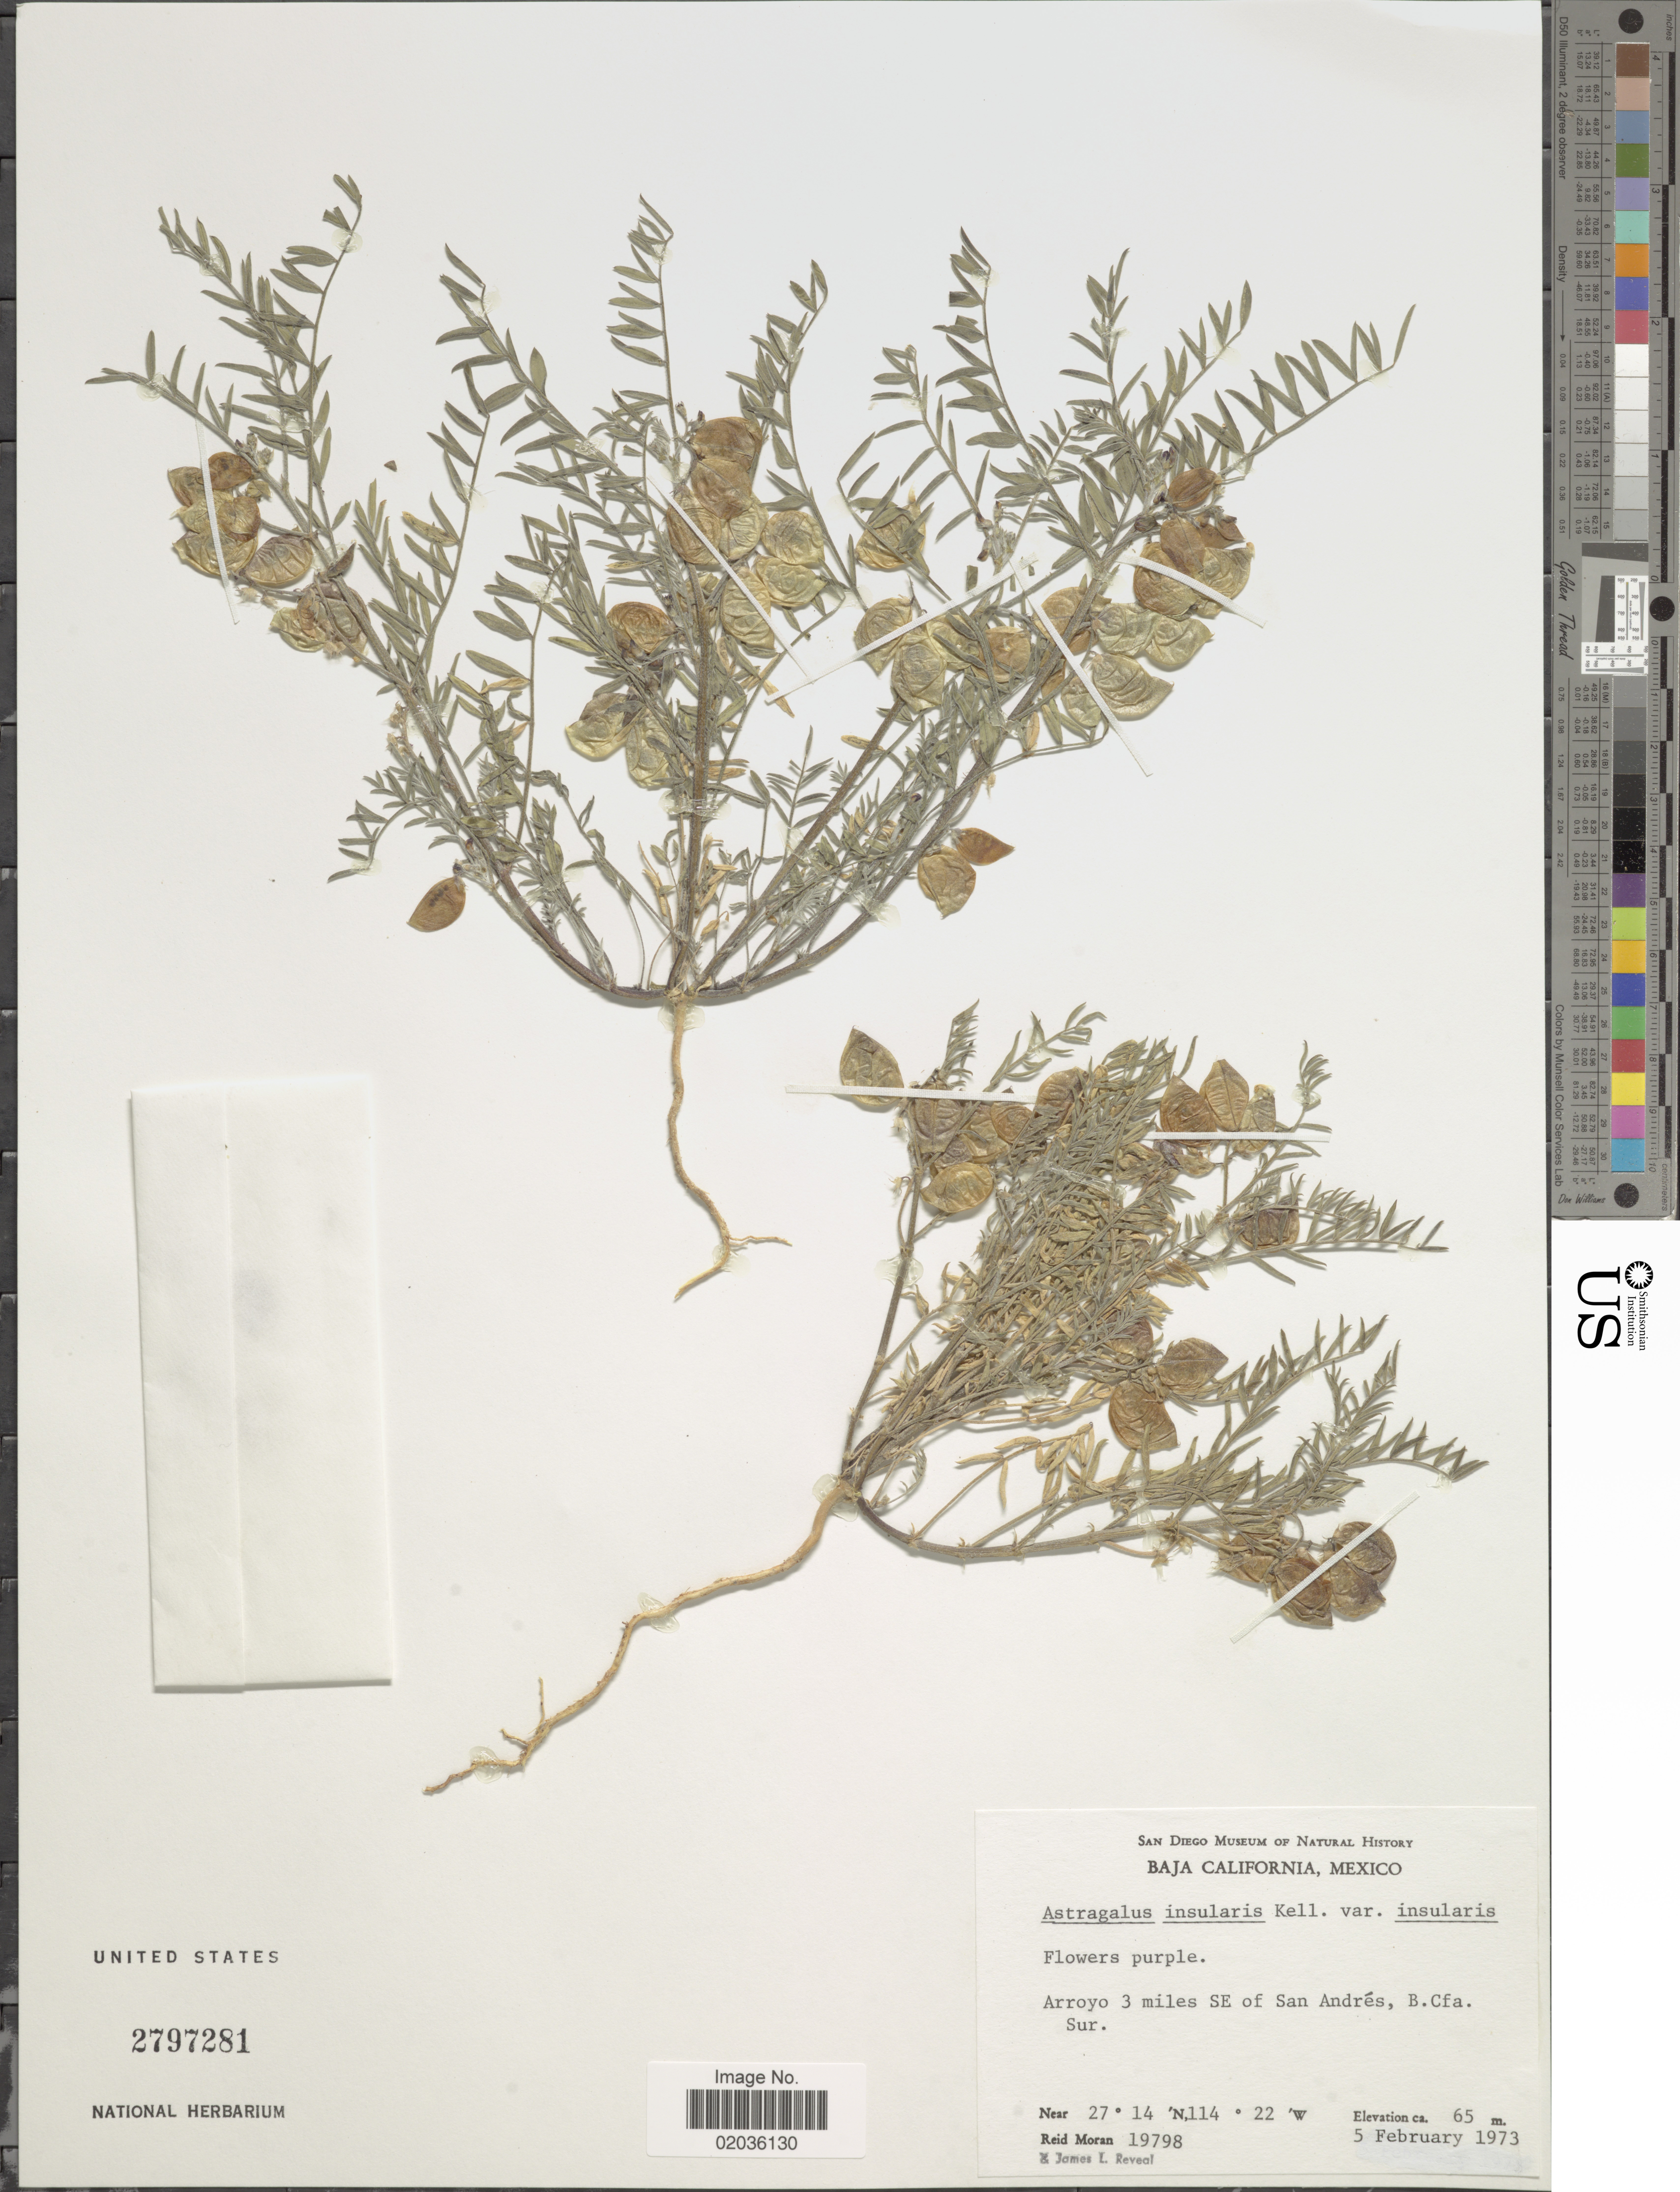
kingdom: Plantae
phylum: Tracheophyta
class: Magnoliopsida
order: Fabales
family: Fabaceae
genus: Astragalus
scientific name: Astragalus insularis var. insularis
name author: Kellogg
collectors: R. V. Moran & J. L. Reveal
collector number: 19798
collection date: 1973-02-05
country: Mexico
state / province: Baja California Sur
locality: Baja California, Arroyo 3 miles SE of San Andrés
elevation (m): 65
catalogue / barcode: US 2797281